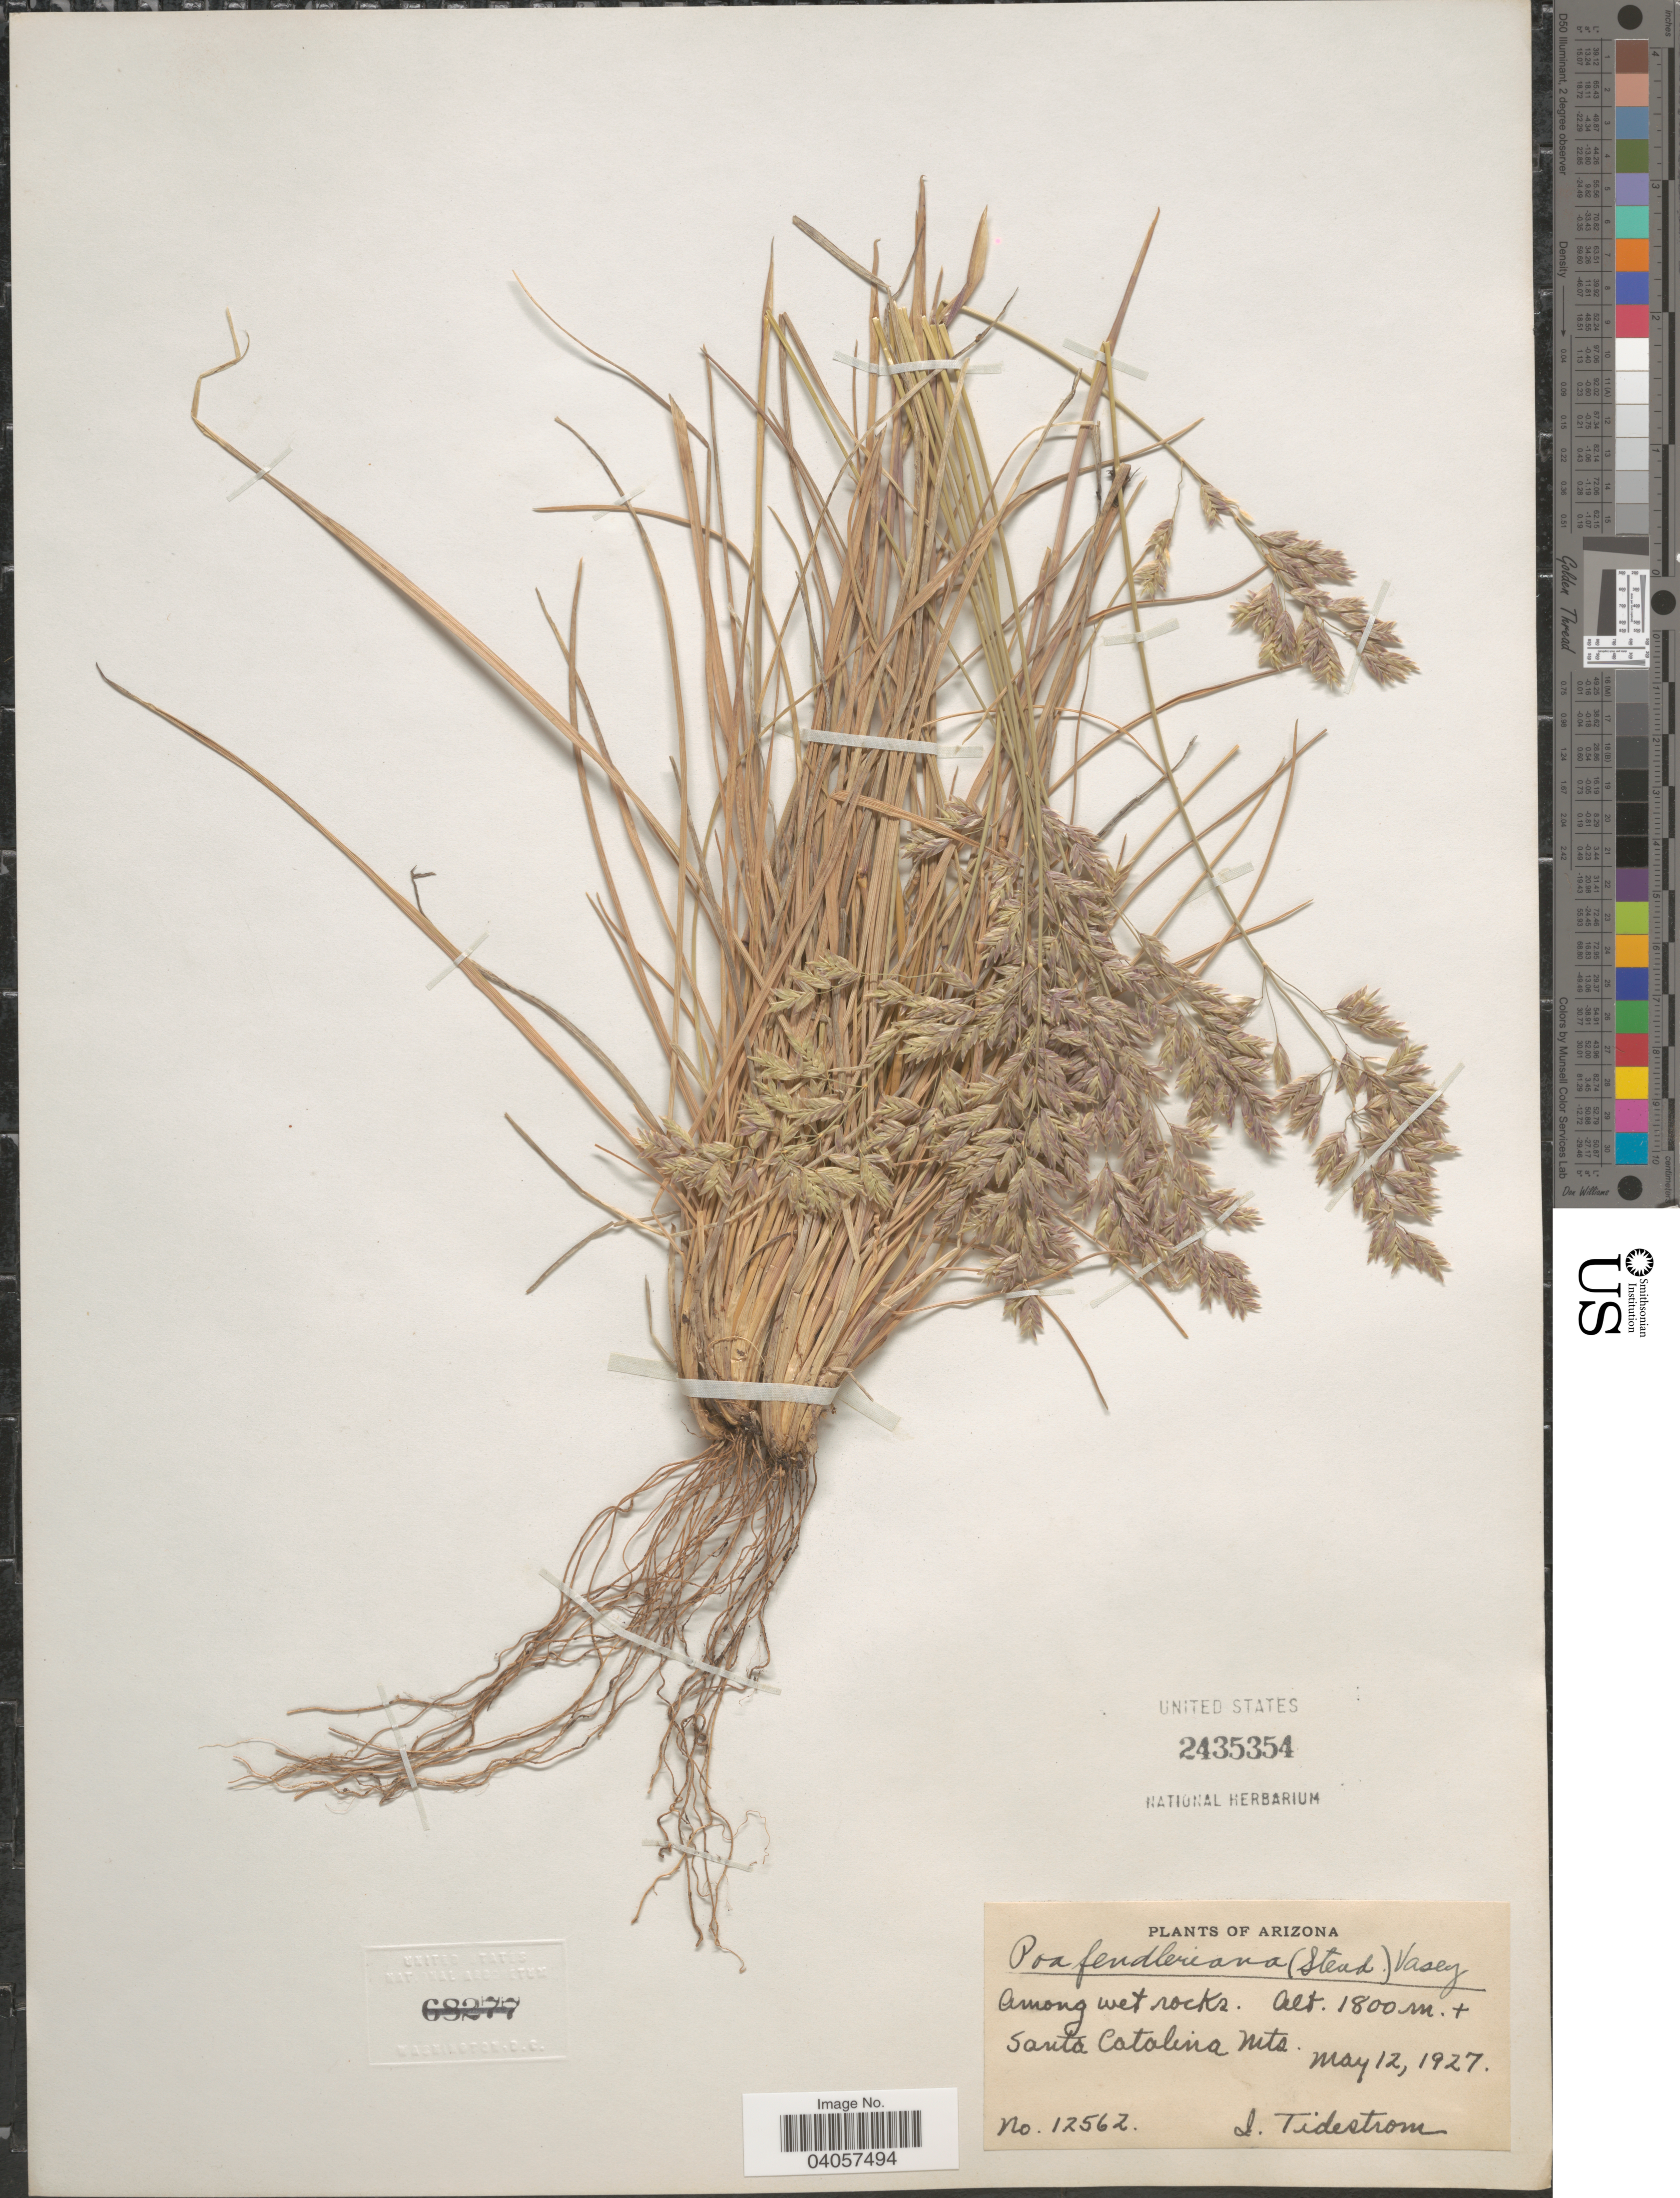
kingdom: Plantae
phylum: Tracheophyta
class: Liliopsida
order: Poales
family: Poaceae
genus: Poa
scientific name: Poa fendleriana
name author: (Steud.) Vasey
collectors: I. F. Tidestrom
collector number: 12562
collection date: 1927-05-12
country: United States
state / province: Arizona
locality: Santa Catalina Mts.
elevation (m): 1800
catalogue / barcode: US 2435354